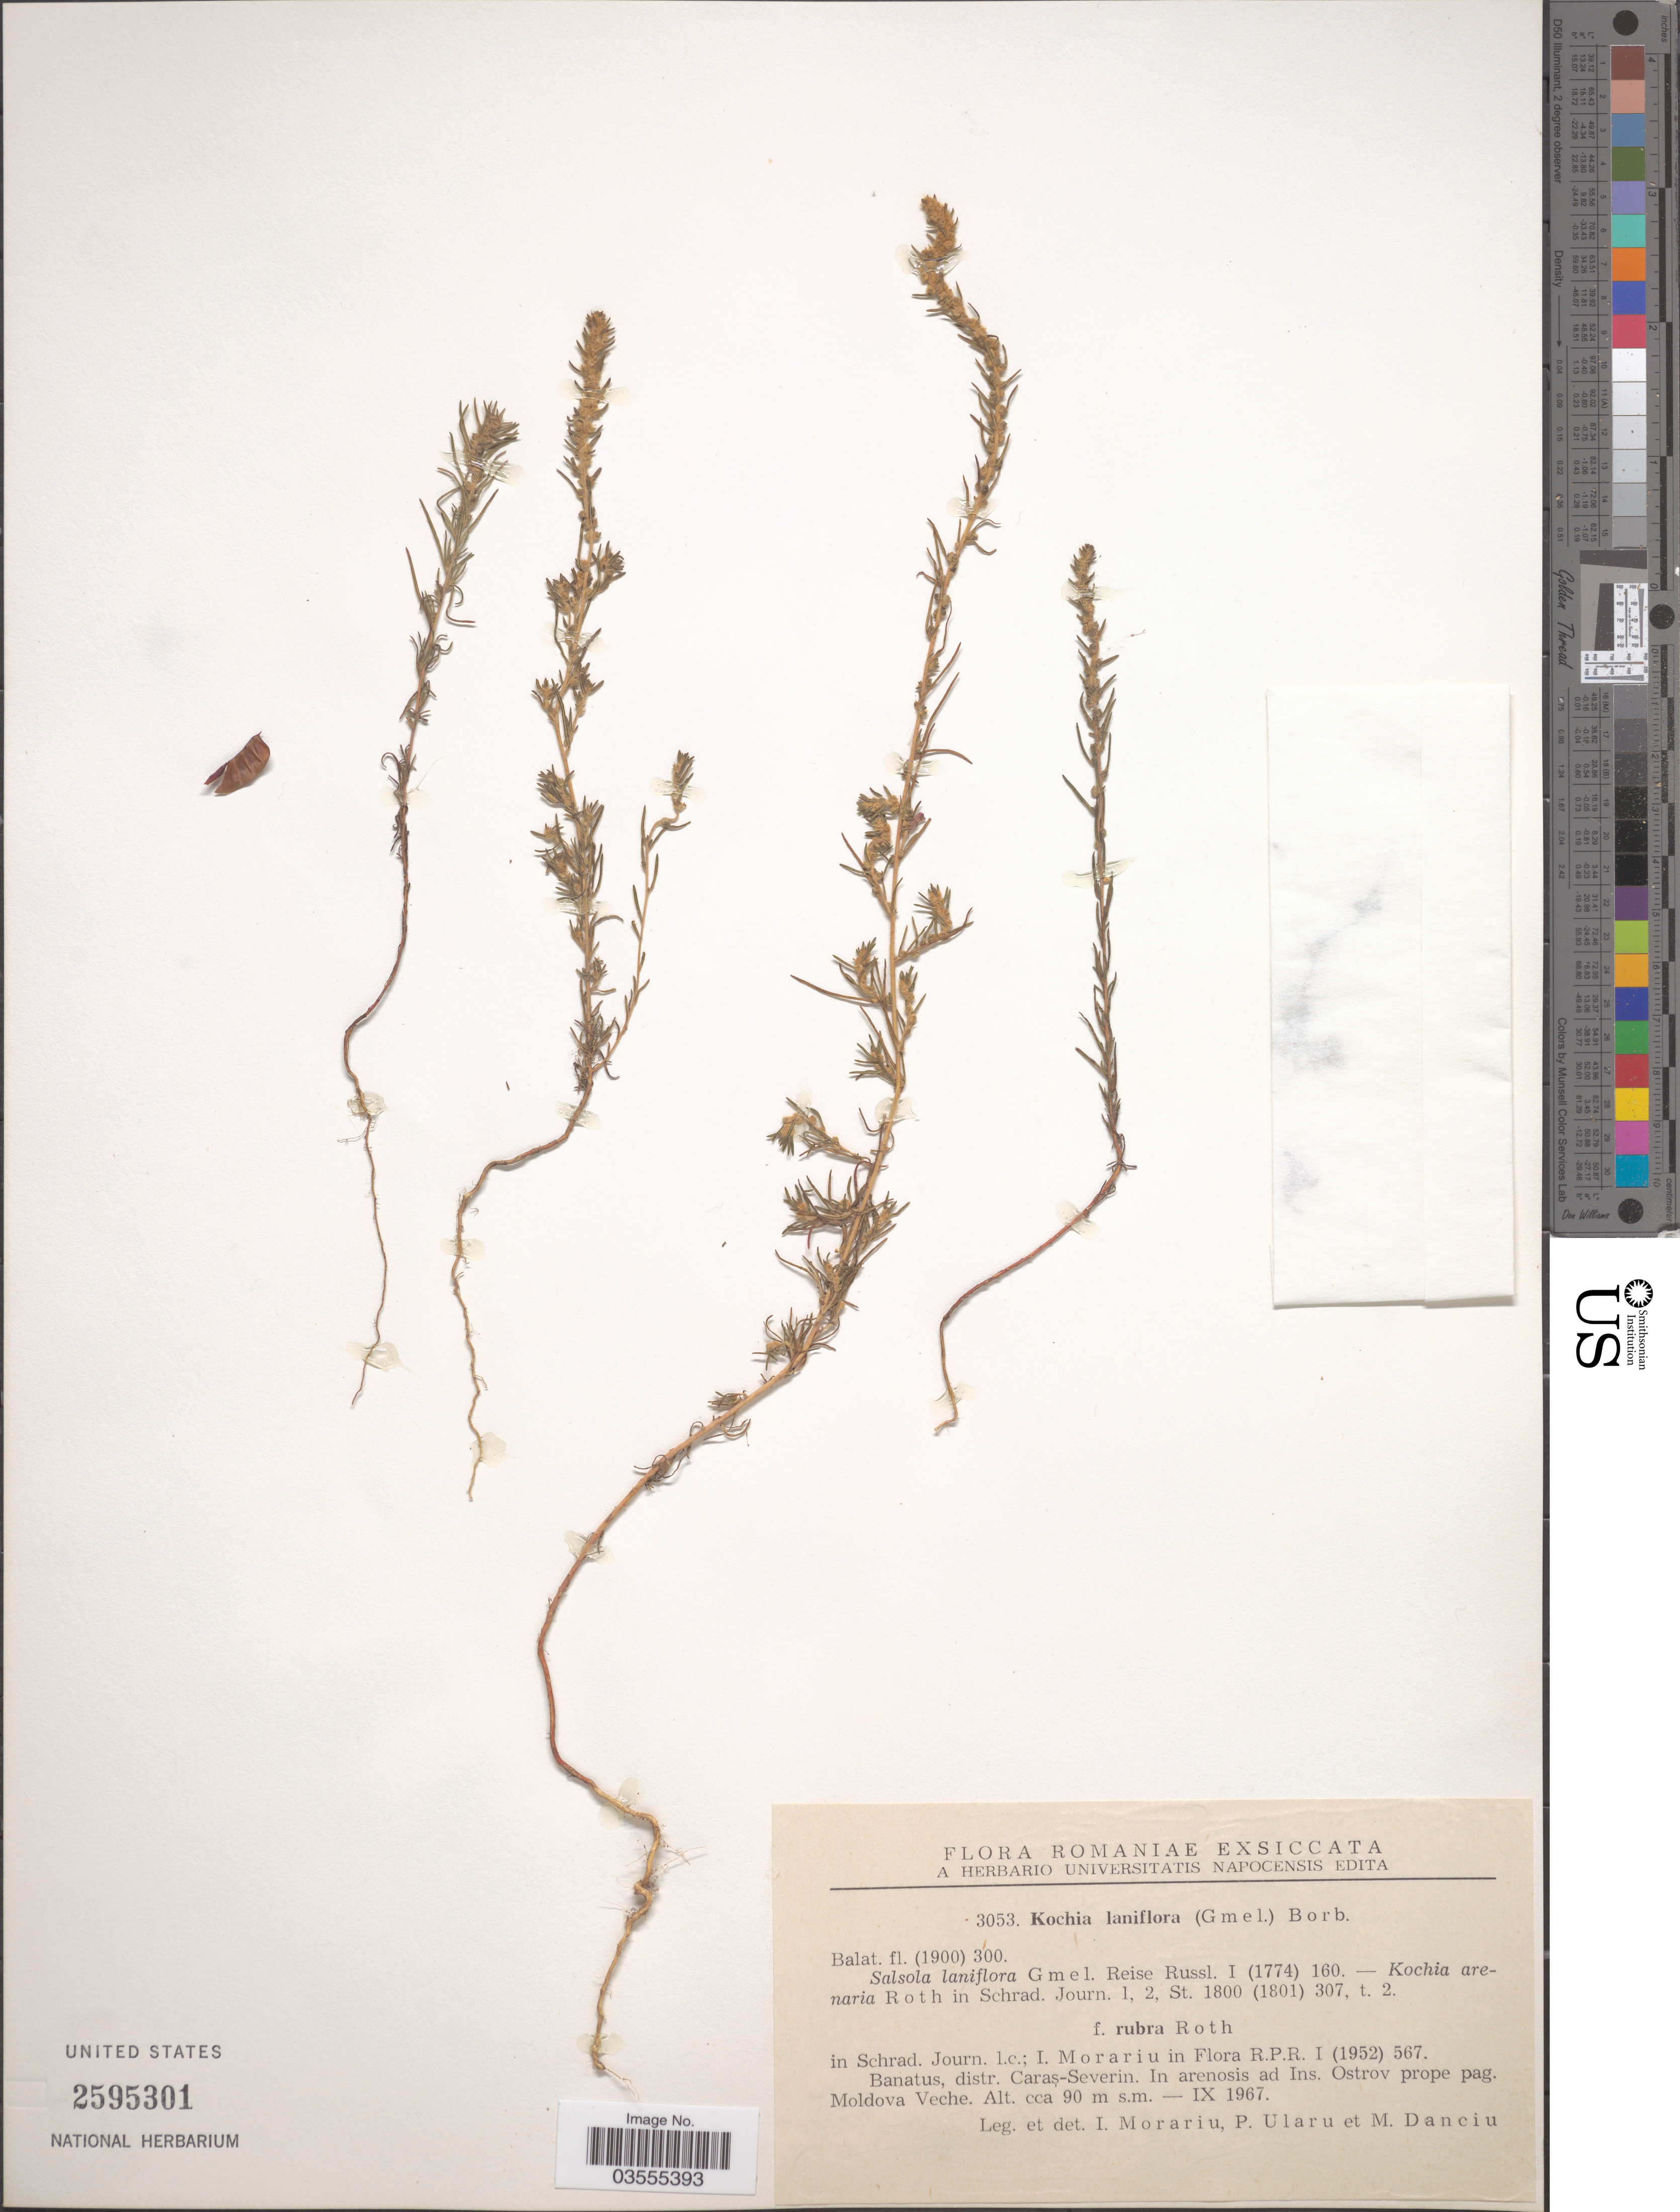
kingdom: Plantae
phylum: Tracheophyta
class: Magnoliopsida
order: Caryophyllales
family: Amaranthaceae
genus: Bassia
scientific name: Bassia laniflora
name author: (S.G. Gmel.) A.J. Scott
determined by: Strong, Mark T., (BOT), Smithsonian Institution - National Museum of Natural History (UNITED STATES)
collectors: I. Morariu & P. Ularu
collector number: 3053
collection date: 1967-09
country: Romania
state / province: Caras-Severin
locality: Banatus, distr., Caraş-Severin. Ostrov prope pag. Moldova Veche.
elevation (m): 90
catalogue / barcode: US 2595301